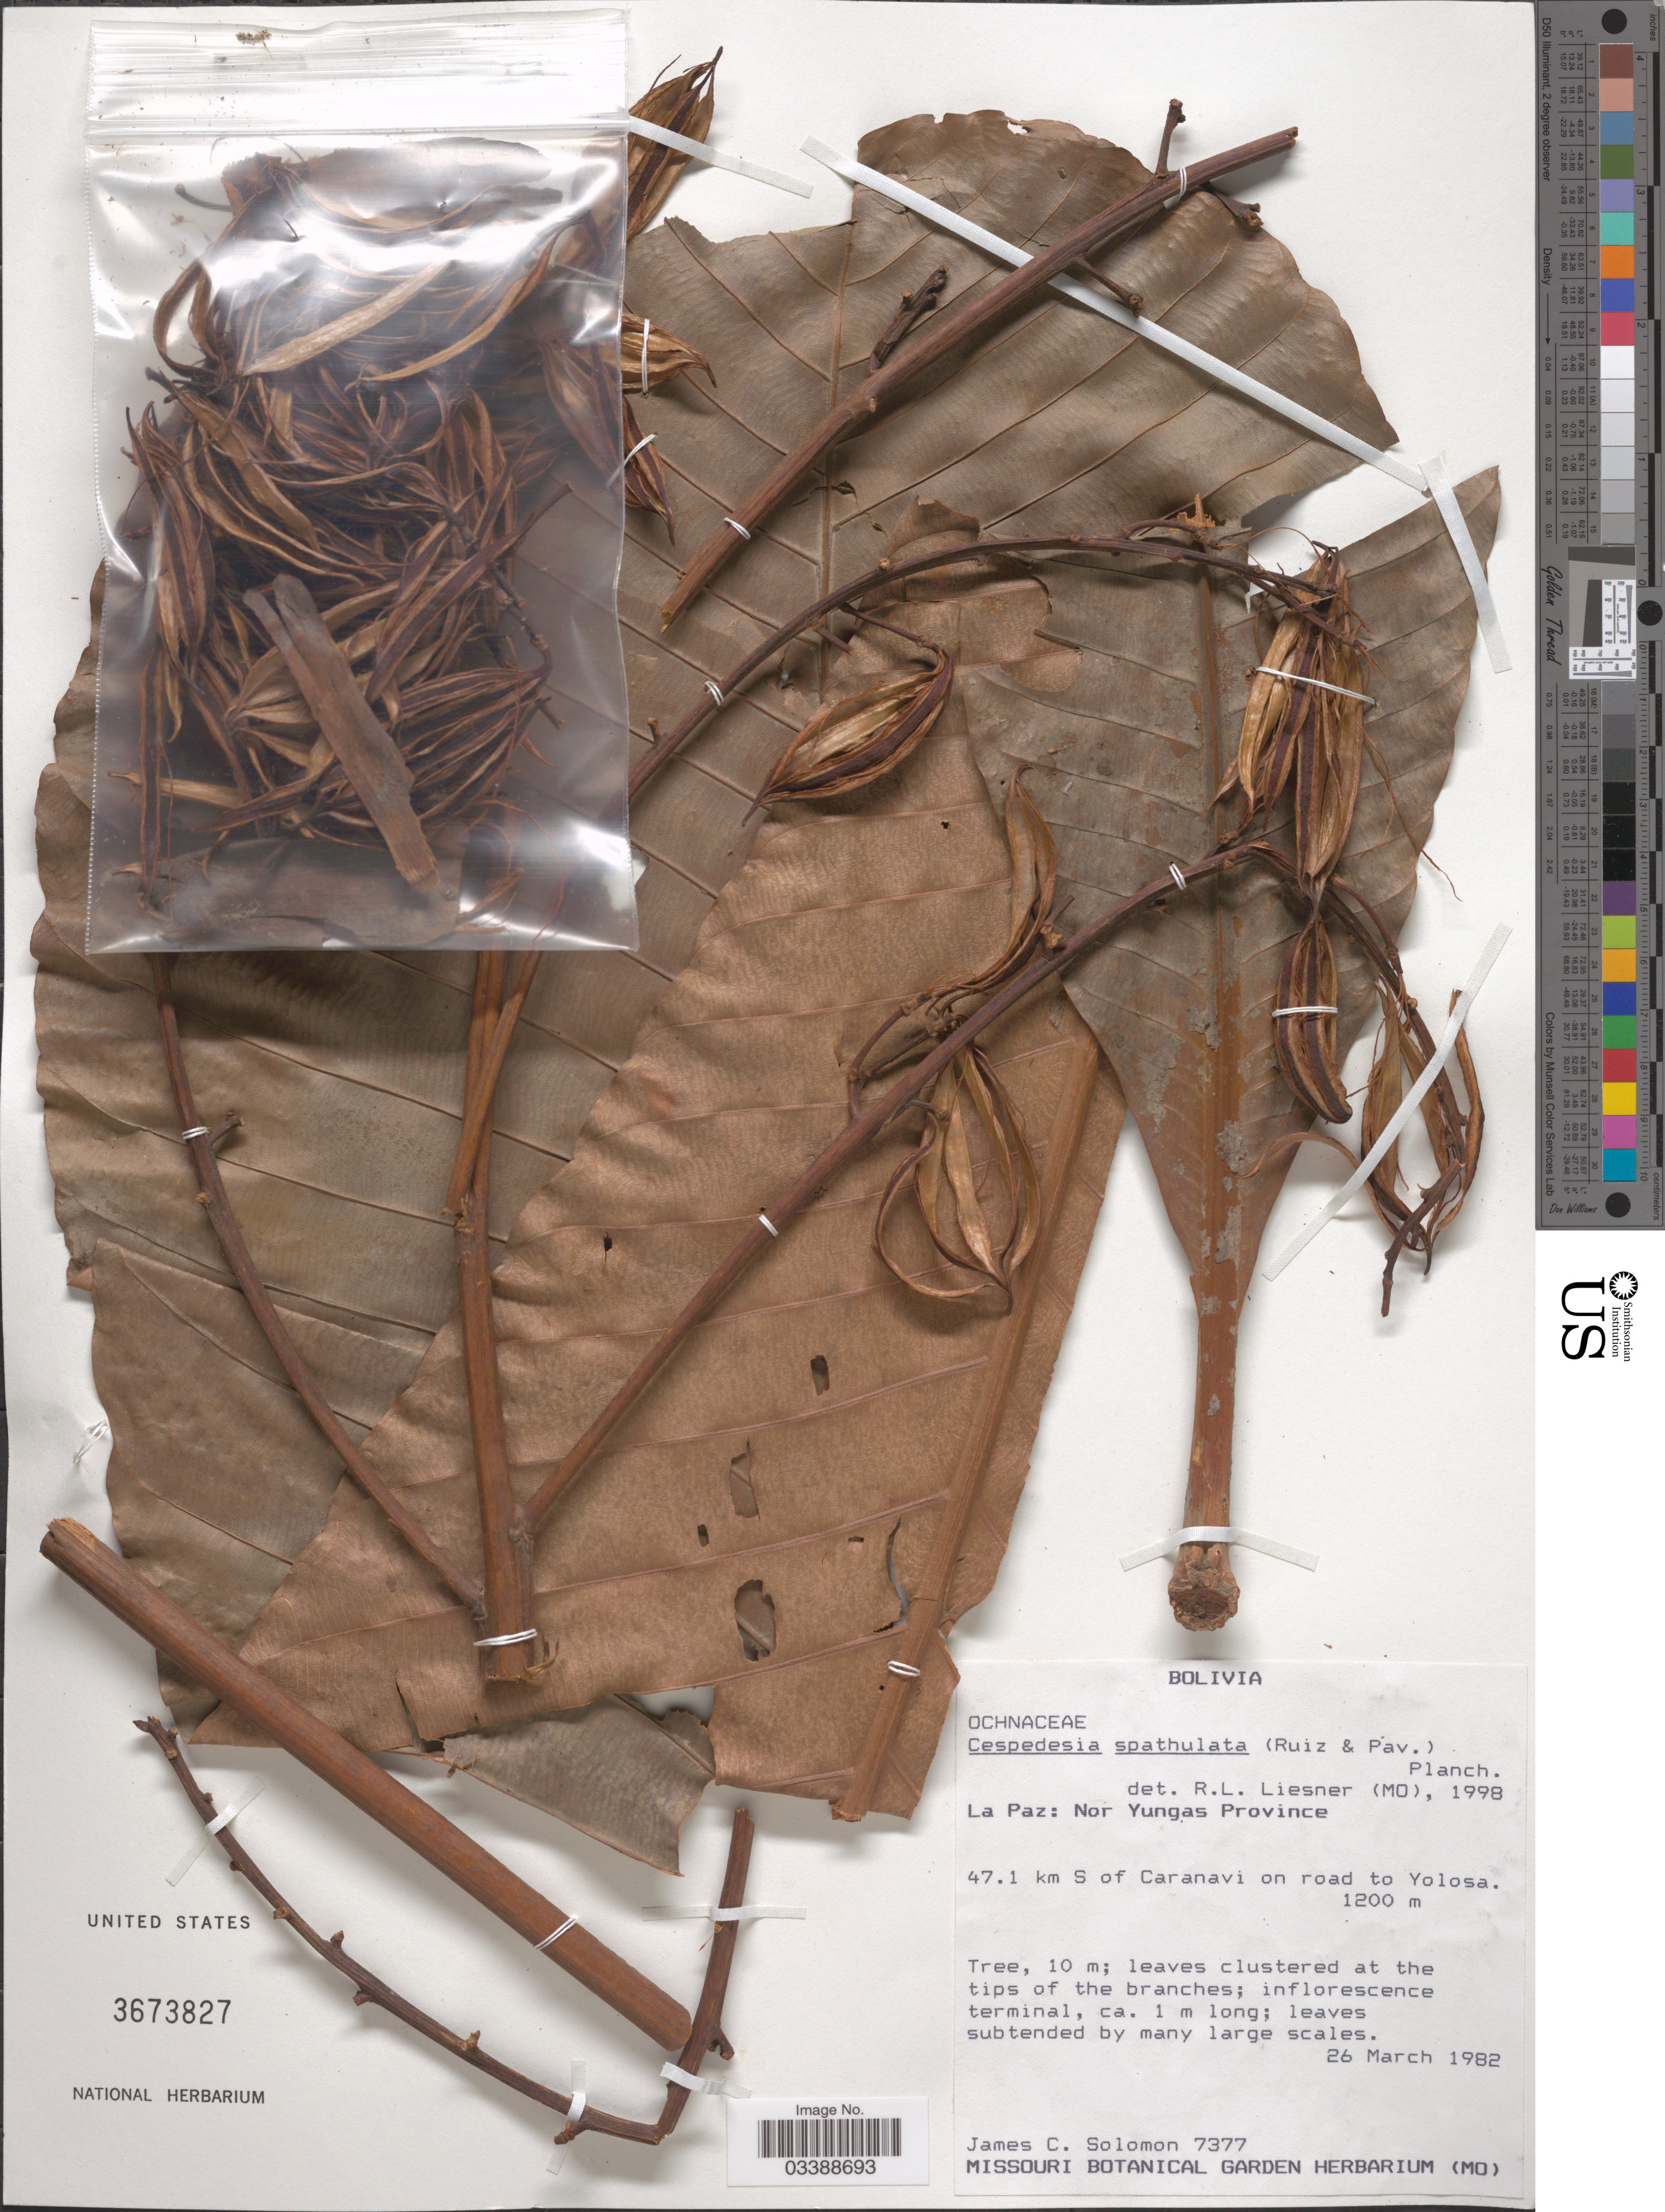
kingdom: Plantae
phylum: Tracheophyta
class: Magnoliopsida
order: Malpighiales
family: Ochnaceae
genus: Cespedesia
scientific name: Cespedesia spathulata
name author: (Ruiz & Pav.) Planch.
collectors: J. C. Solomon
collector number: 7377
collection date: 1982-03-26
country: Bolivia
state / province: La Paz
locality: Nor Yungas Province. 47.1 km S of Caranavi on road to Yolosa.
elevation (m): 1200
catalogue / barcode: US 3673827